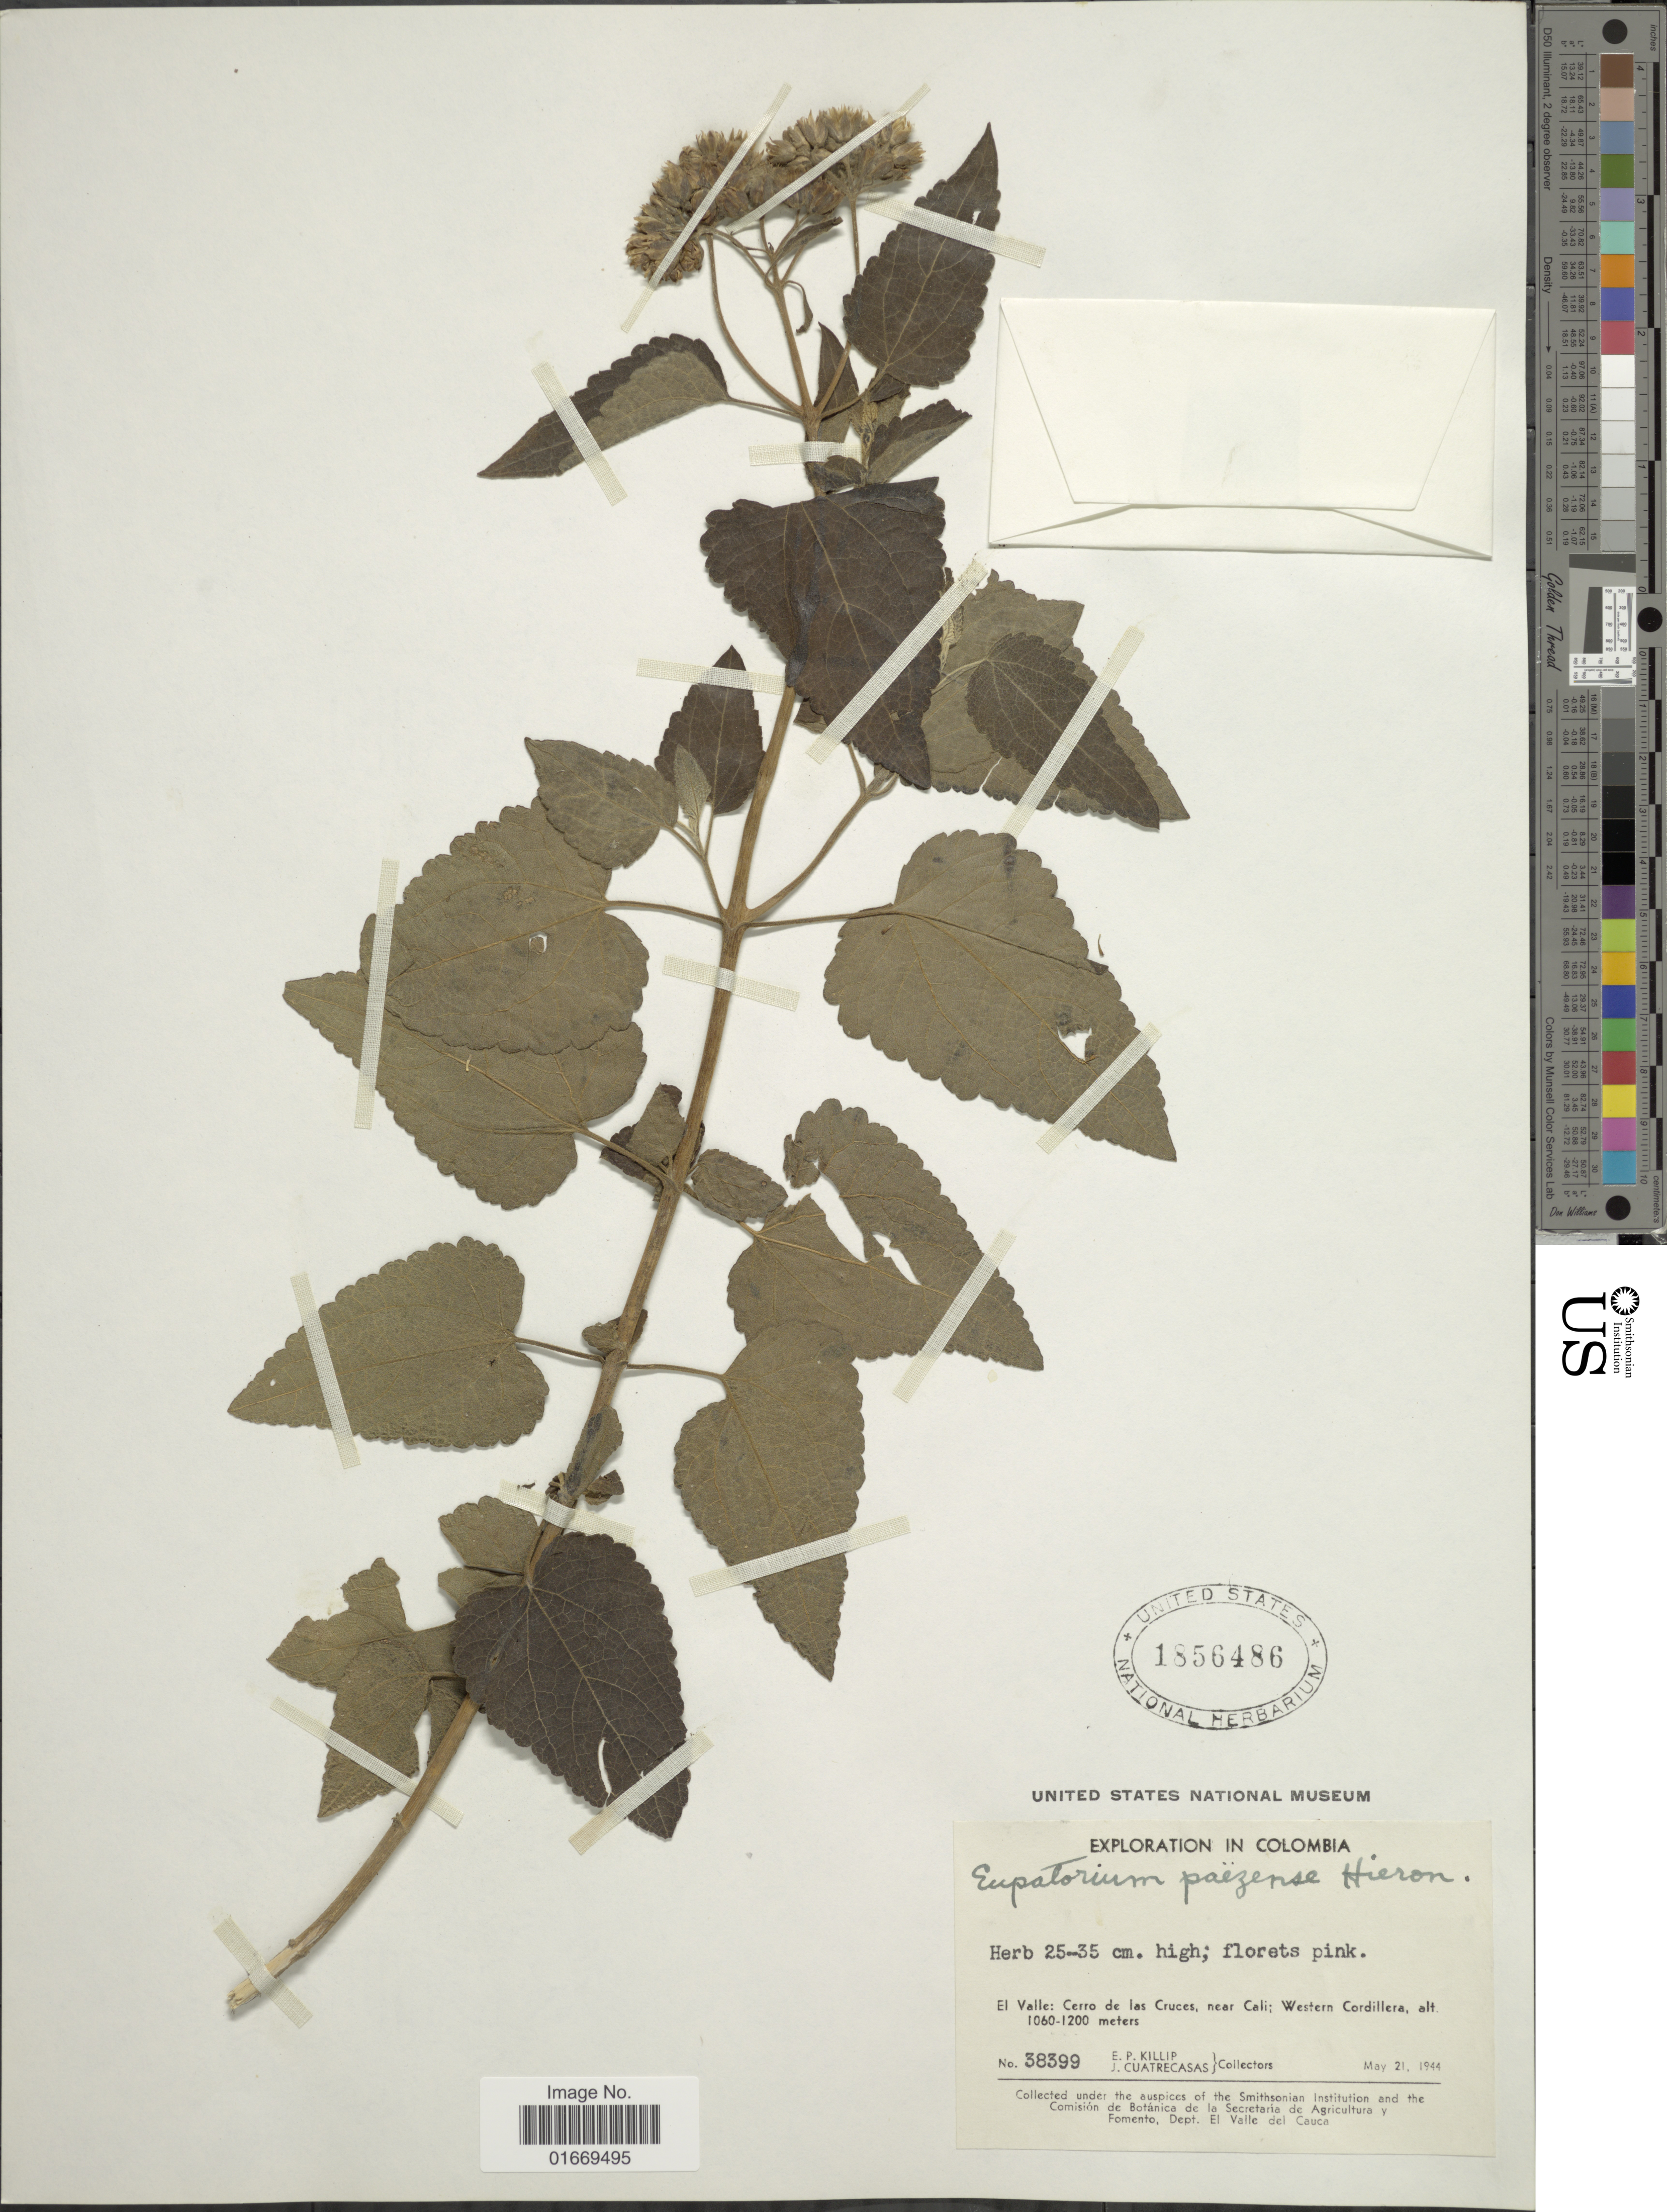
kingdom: Plantae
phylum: Tracheophyta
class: Magnoliopsida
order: Asterales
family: Asteraceae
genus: Bartlettina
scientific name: Bartlettina paezensis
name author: (Hieron.) R.M. King & H. Rob.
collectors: E. P. Killip & J. Cuatrecasas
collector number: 38399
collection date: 1944-05-21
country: Colombia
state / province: Valle del Cauca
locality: El Valle: Cerro de las Cruces, near Cali; Western Cordillera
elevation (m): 1060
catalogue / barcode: US 1856486